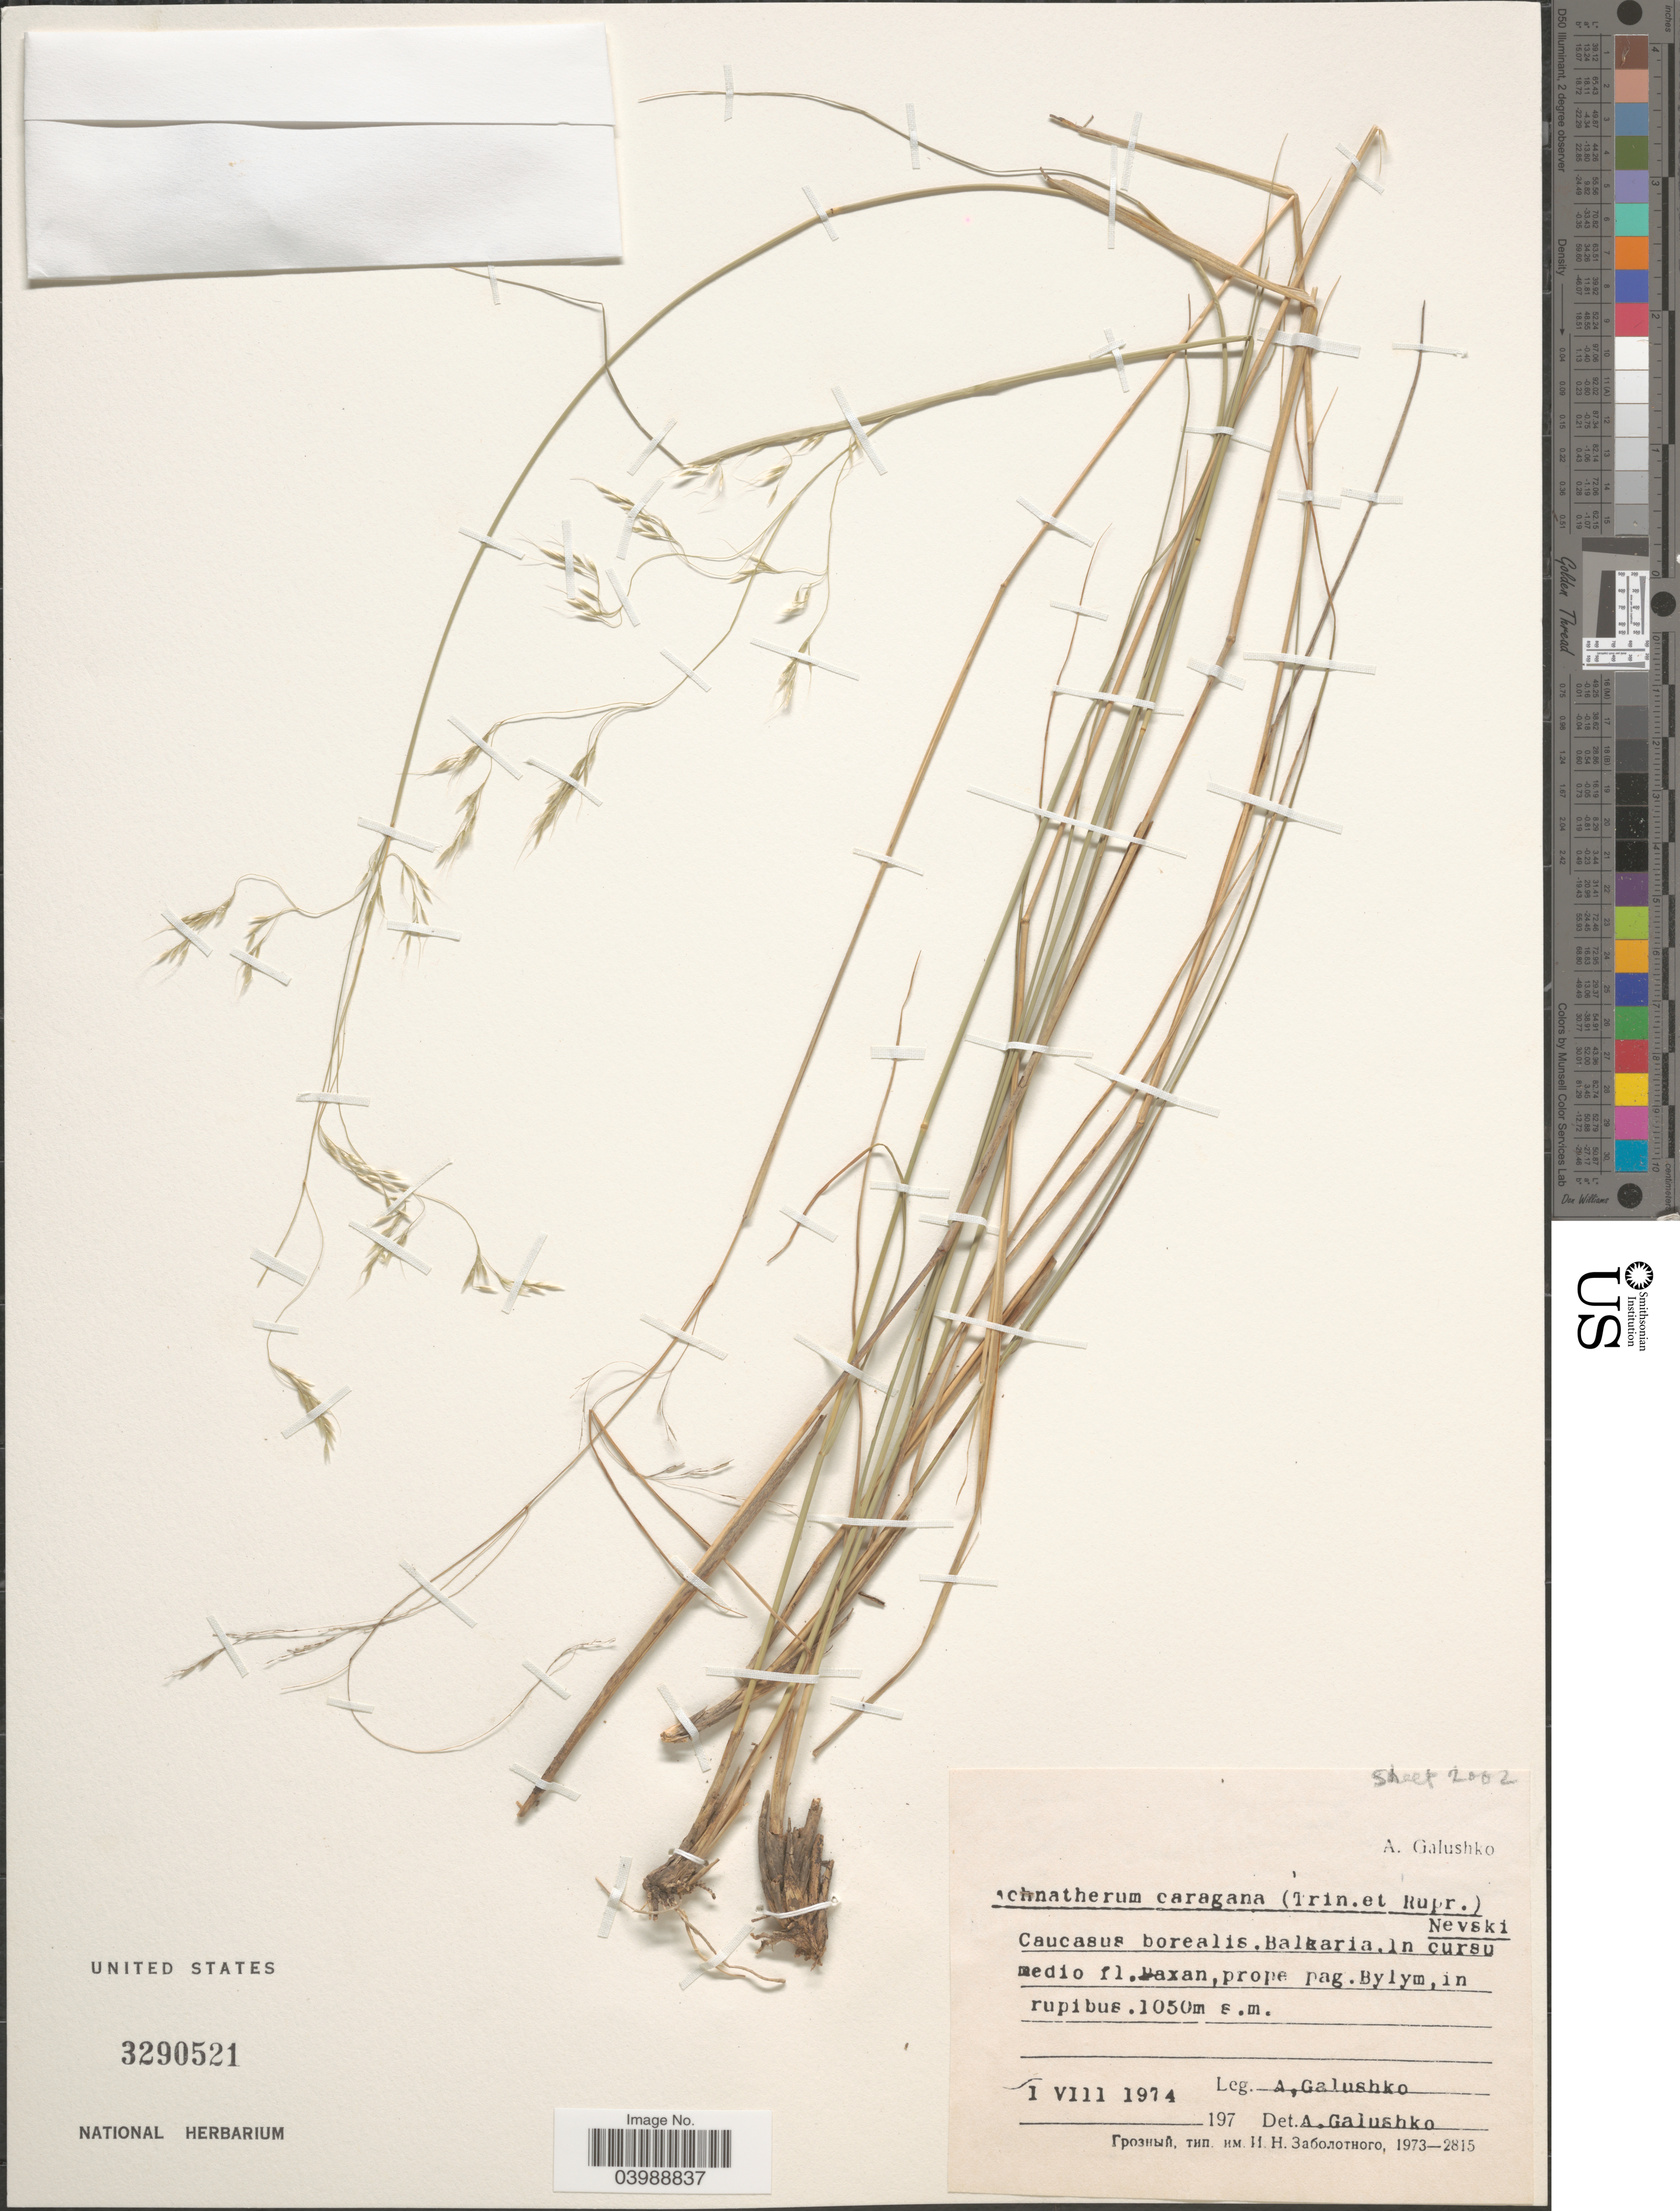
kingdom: Plantae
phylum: Tracheophyta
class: Liliopsida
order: Poales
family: Poaceae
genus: Achnatherum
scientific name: Achnatherum caragana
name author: (Trin.) Nevski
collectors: A. Galushko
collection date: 1974-08-01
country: Russian Federation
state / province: Kabardino-Balkar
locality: Caucasus borealis. Balkaria. In cursu medio fl. [illegible text]axan, prope pag. Bylym, in rupibus.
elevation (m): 1050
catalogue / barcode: US 3290521